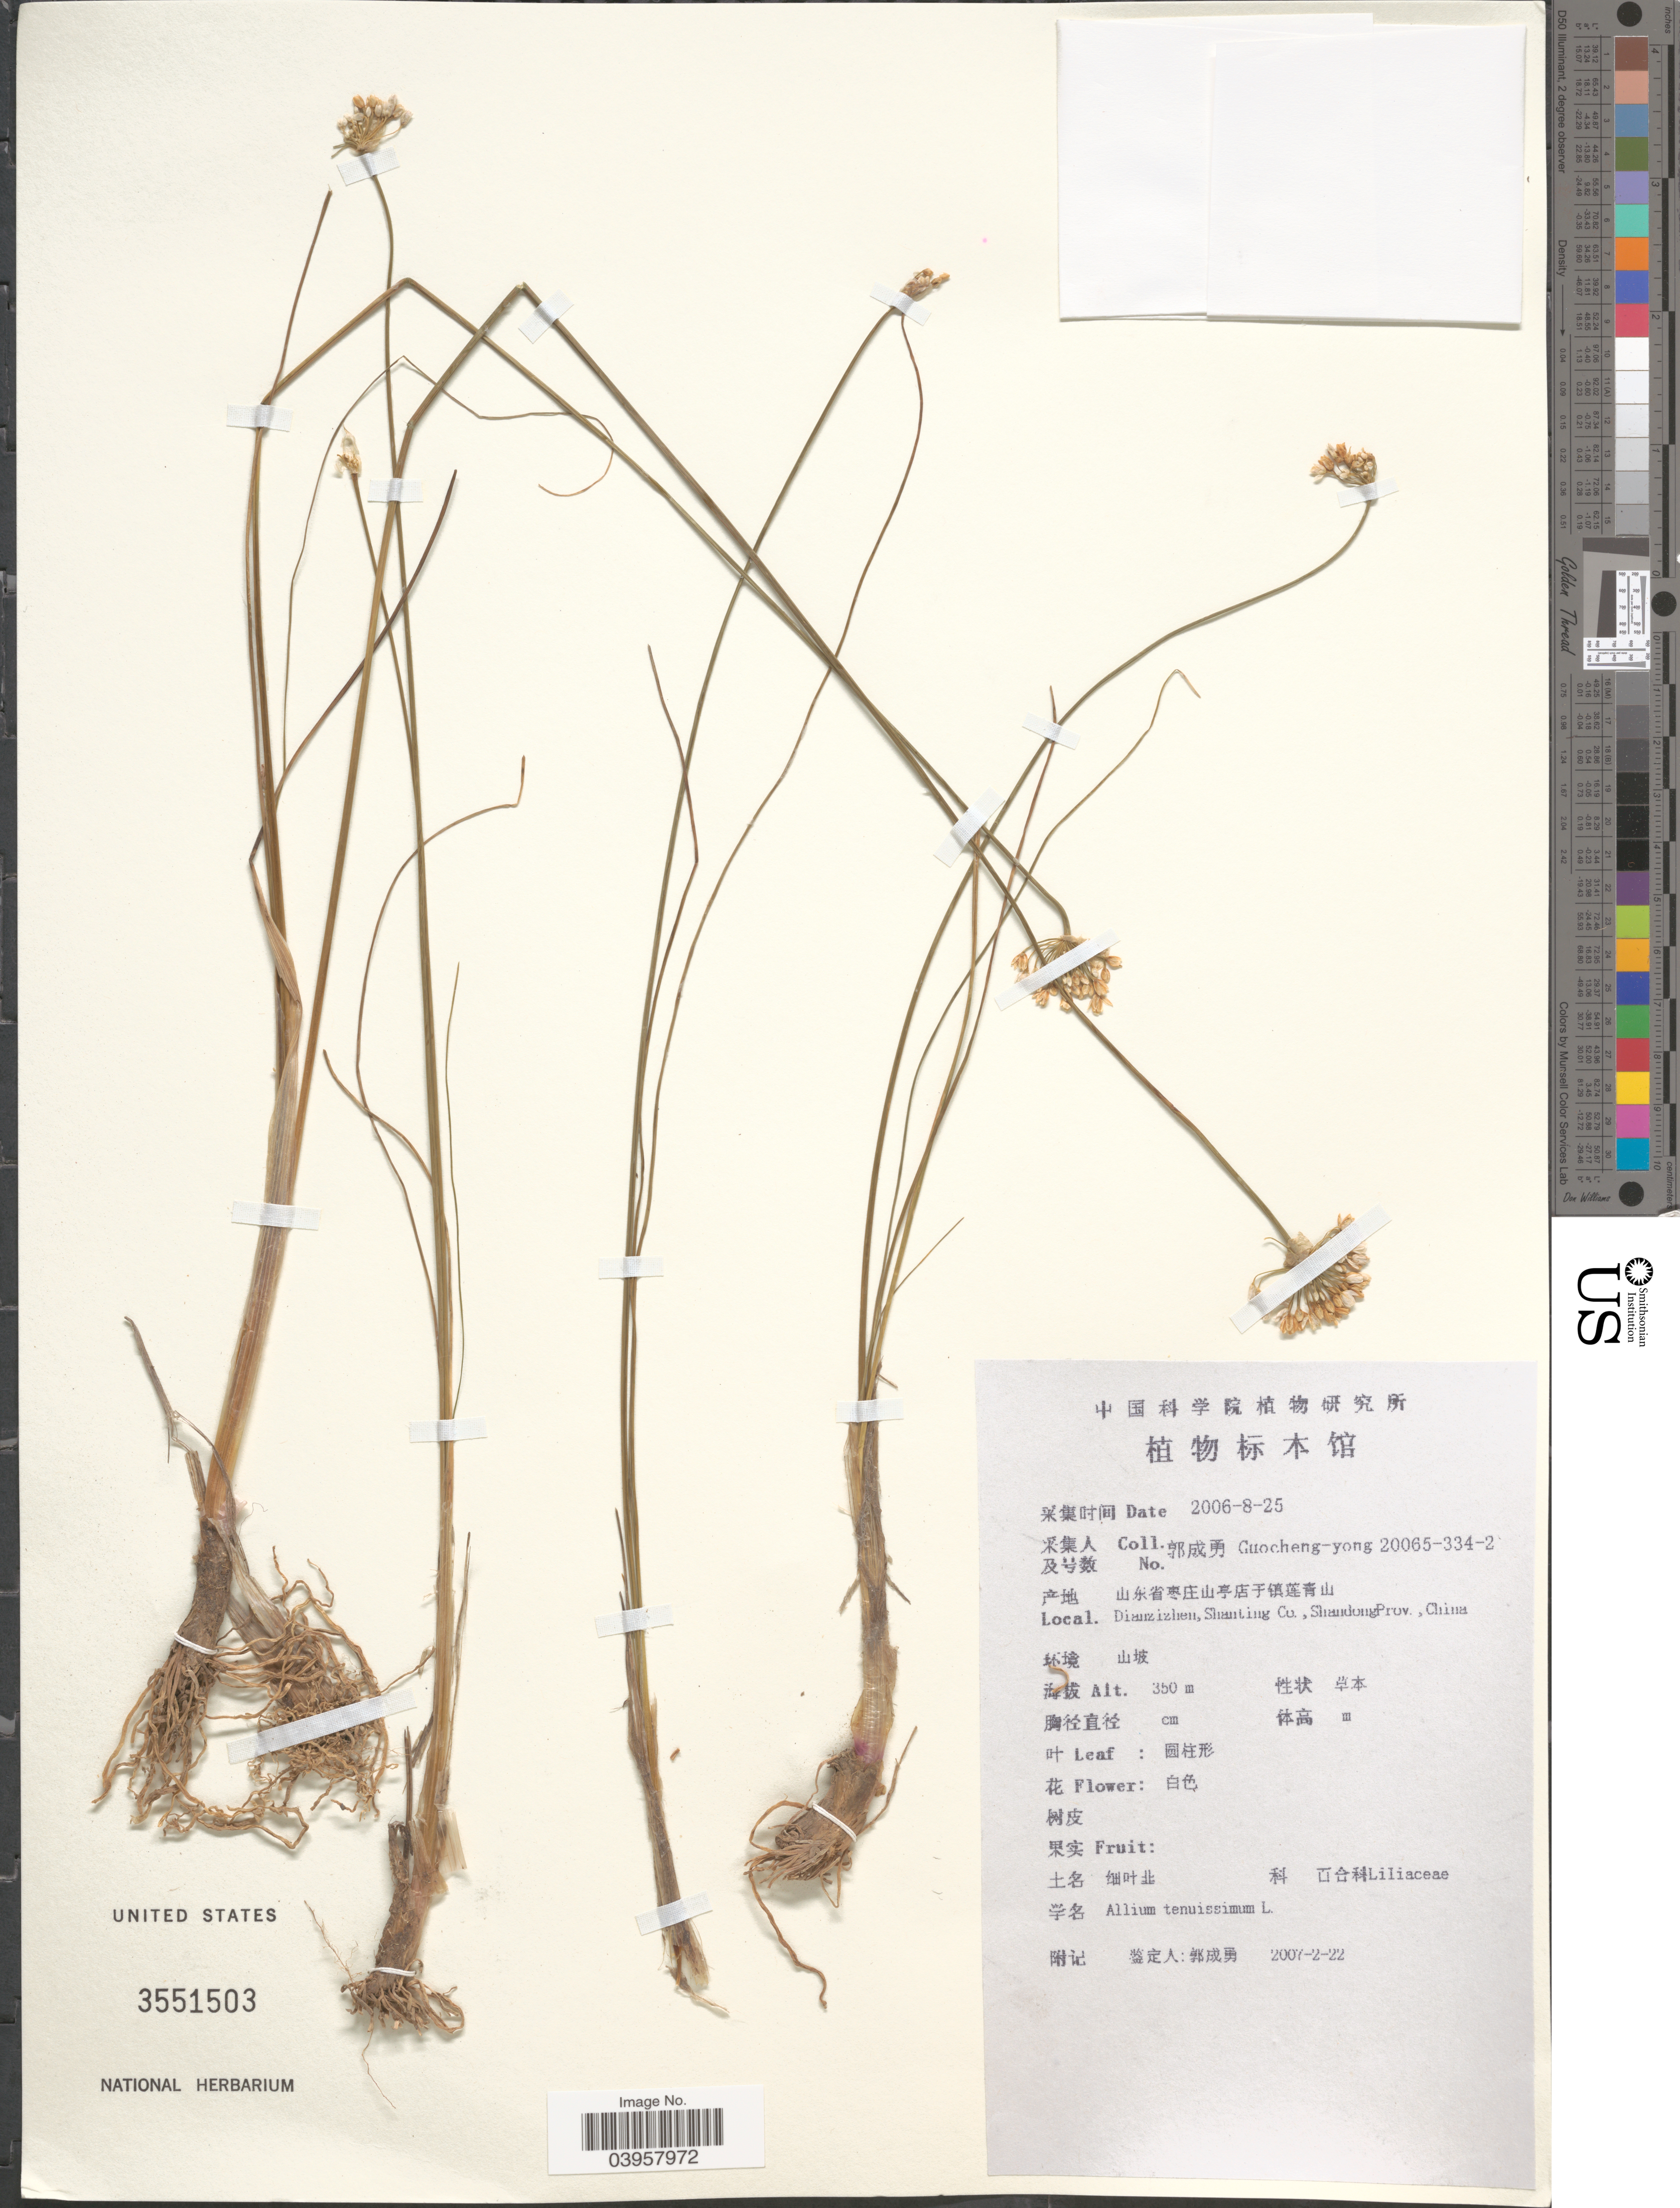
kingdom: Plantae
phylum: Tracheophyta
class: Liliopsida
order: Asparagales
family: Amaryllidaceae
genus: Allium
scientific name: Allium tenuissimum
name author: L.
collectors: Guo cheng-yong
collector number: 20065-334-2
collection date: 2006-08-25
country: China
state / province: Shandong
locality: Dianzizhen, Shanting Co.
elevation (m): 350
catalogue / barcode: US 3551503